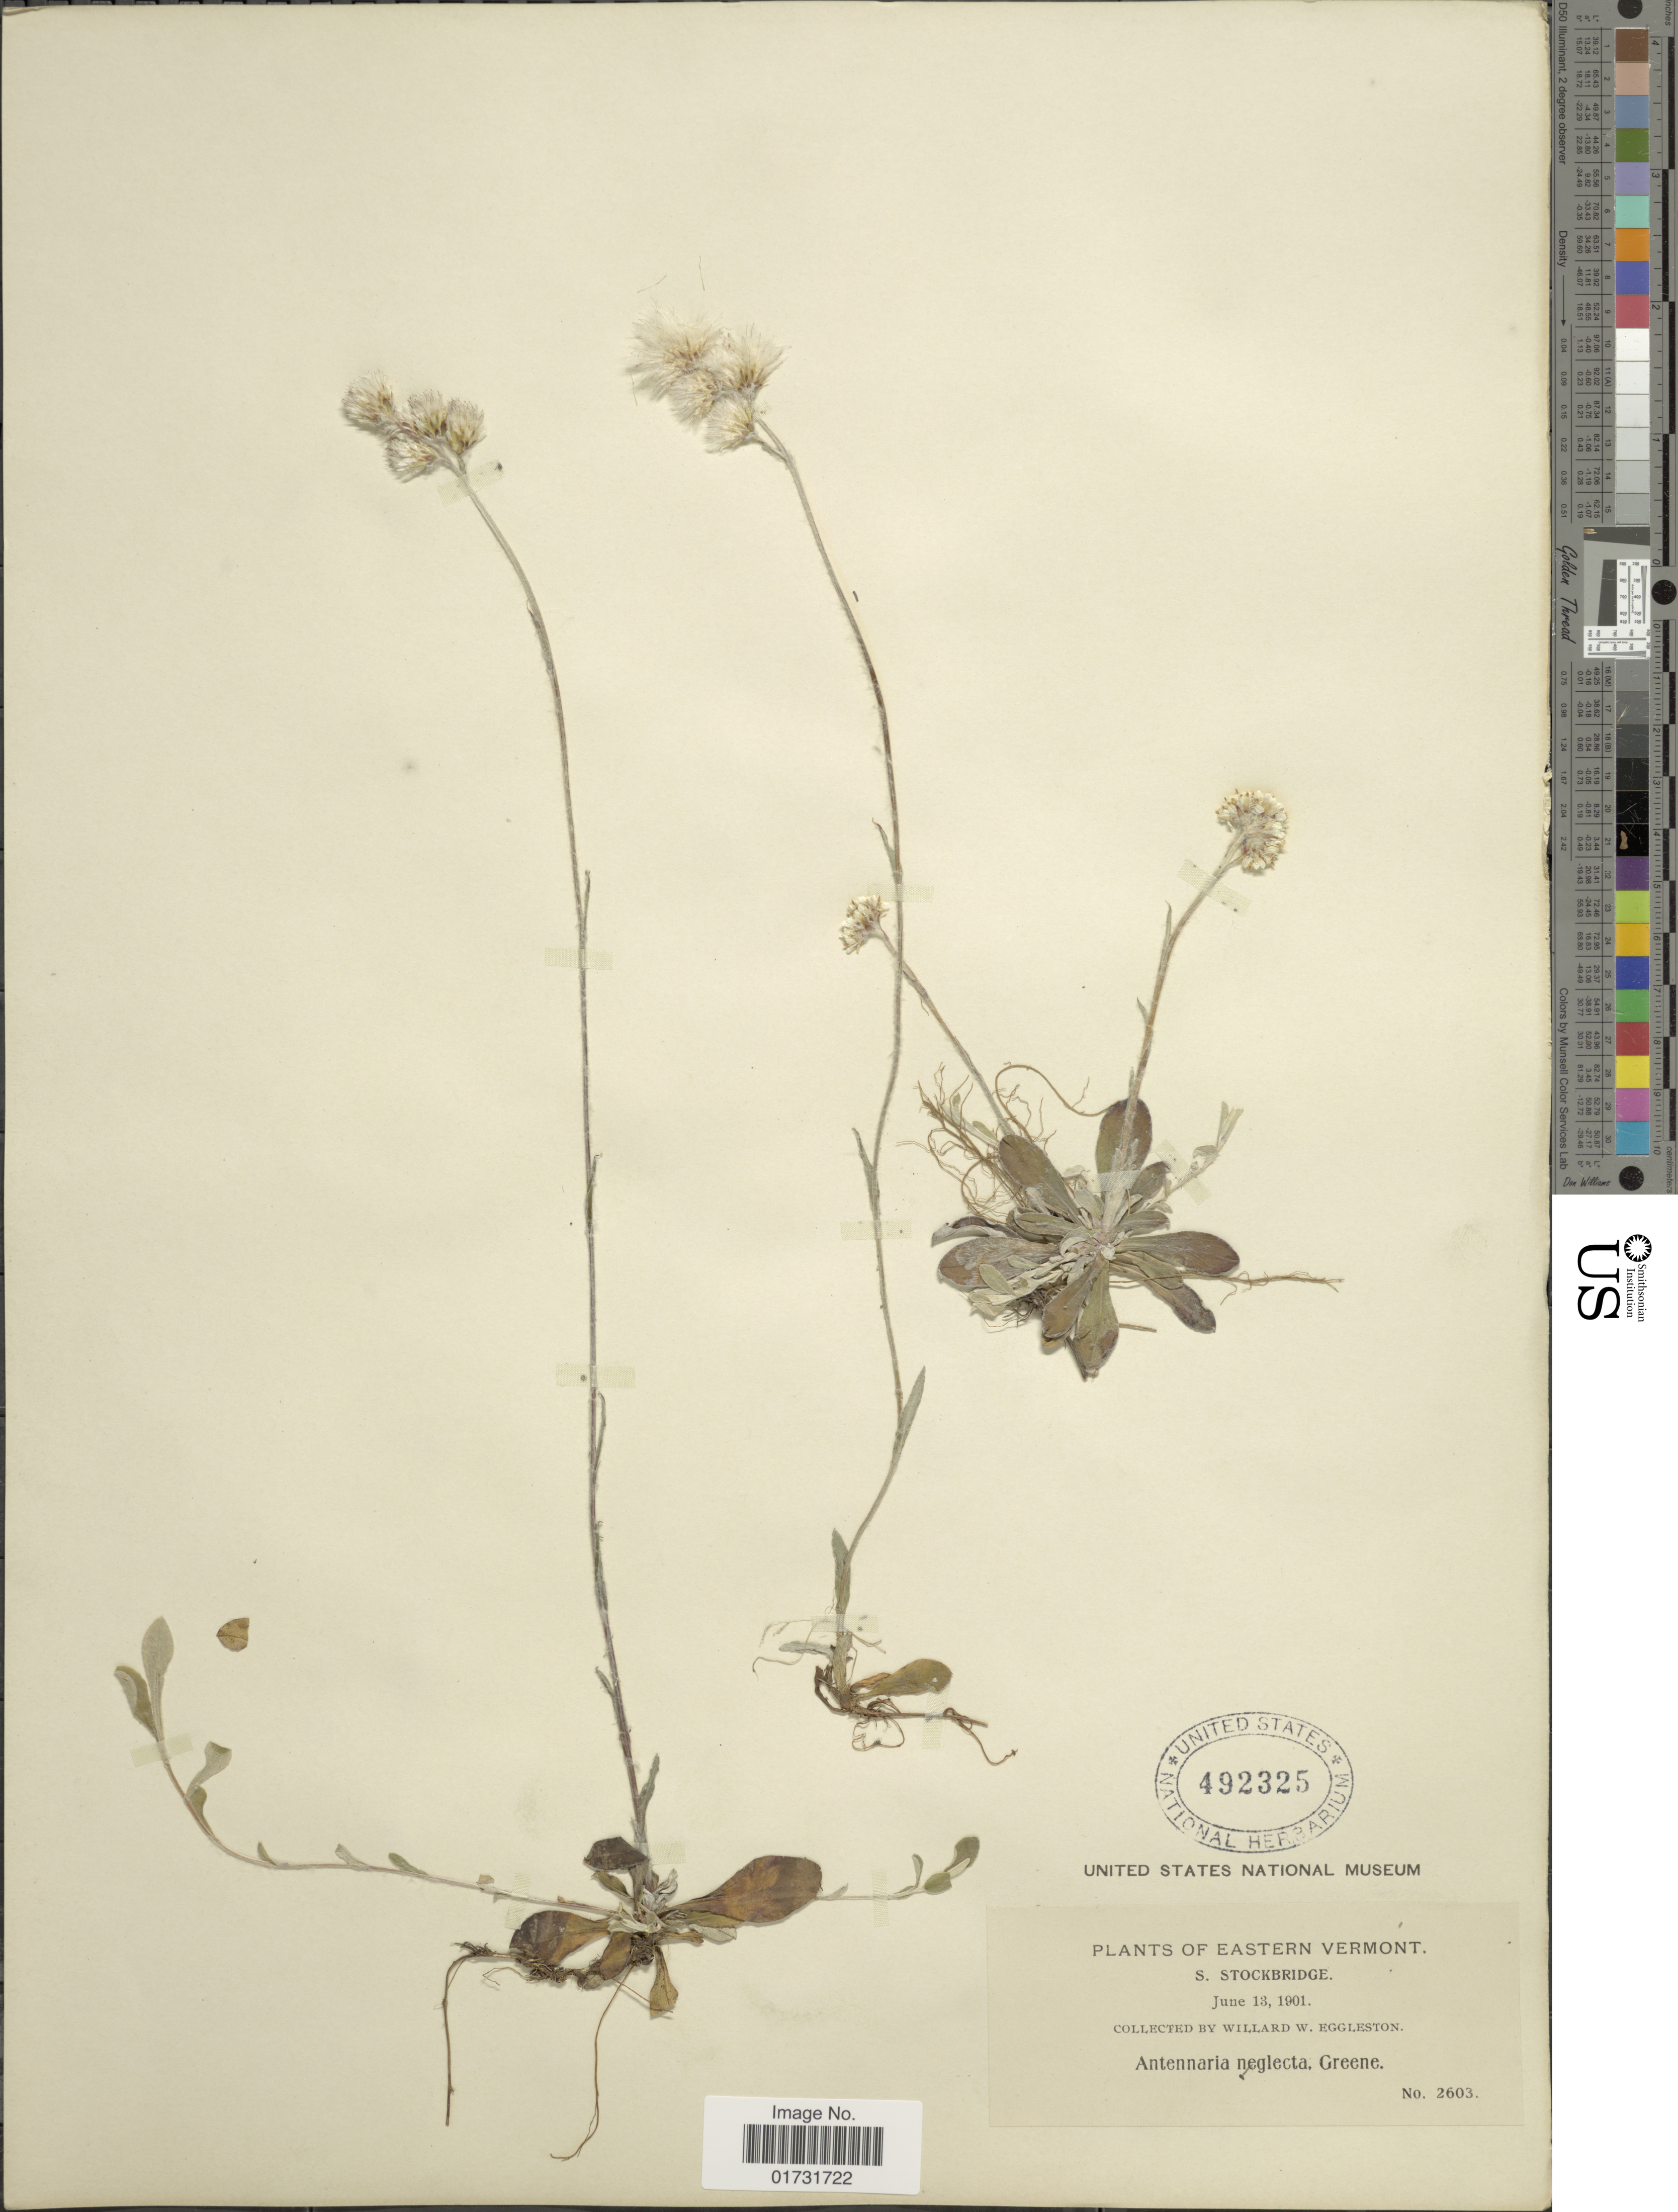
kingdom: Plantae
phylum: Tracheophyta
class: Magnoliopsida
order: Asterales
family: Asteraceae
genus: Antennaria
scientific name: Antennaria neglecta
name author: Greene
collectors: W. W. Eggleston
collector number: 2603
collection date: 1901-06-13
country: United States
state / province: Vermont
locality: Eastern Vermont. S. Stockbridge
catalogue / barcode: US 492325